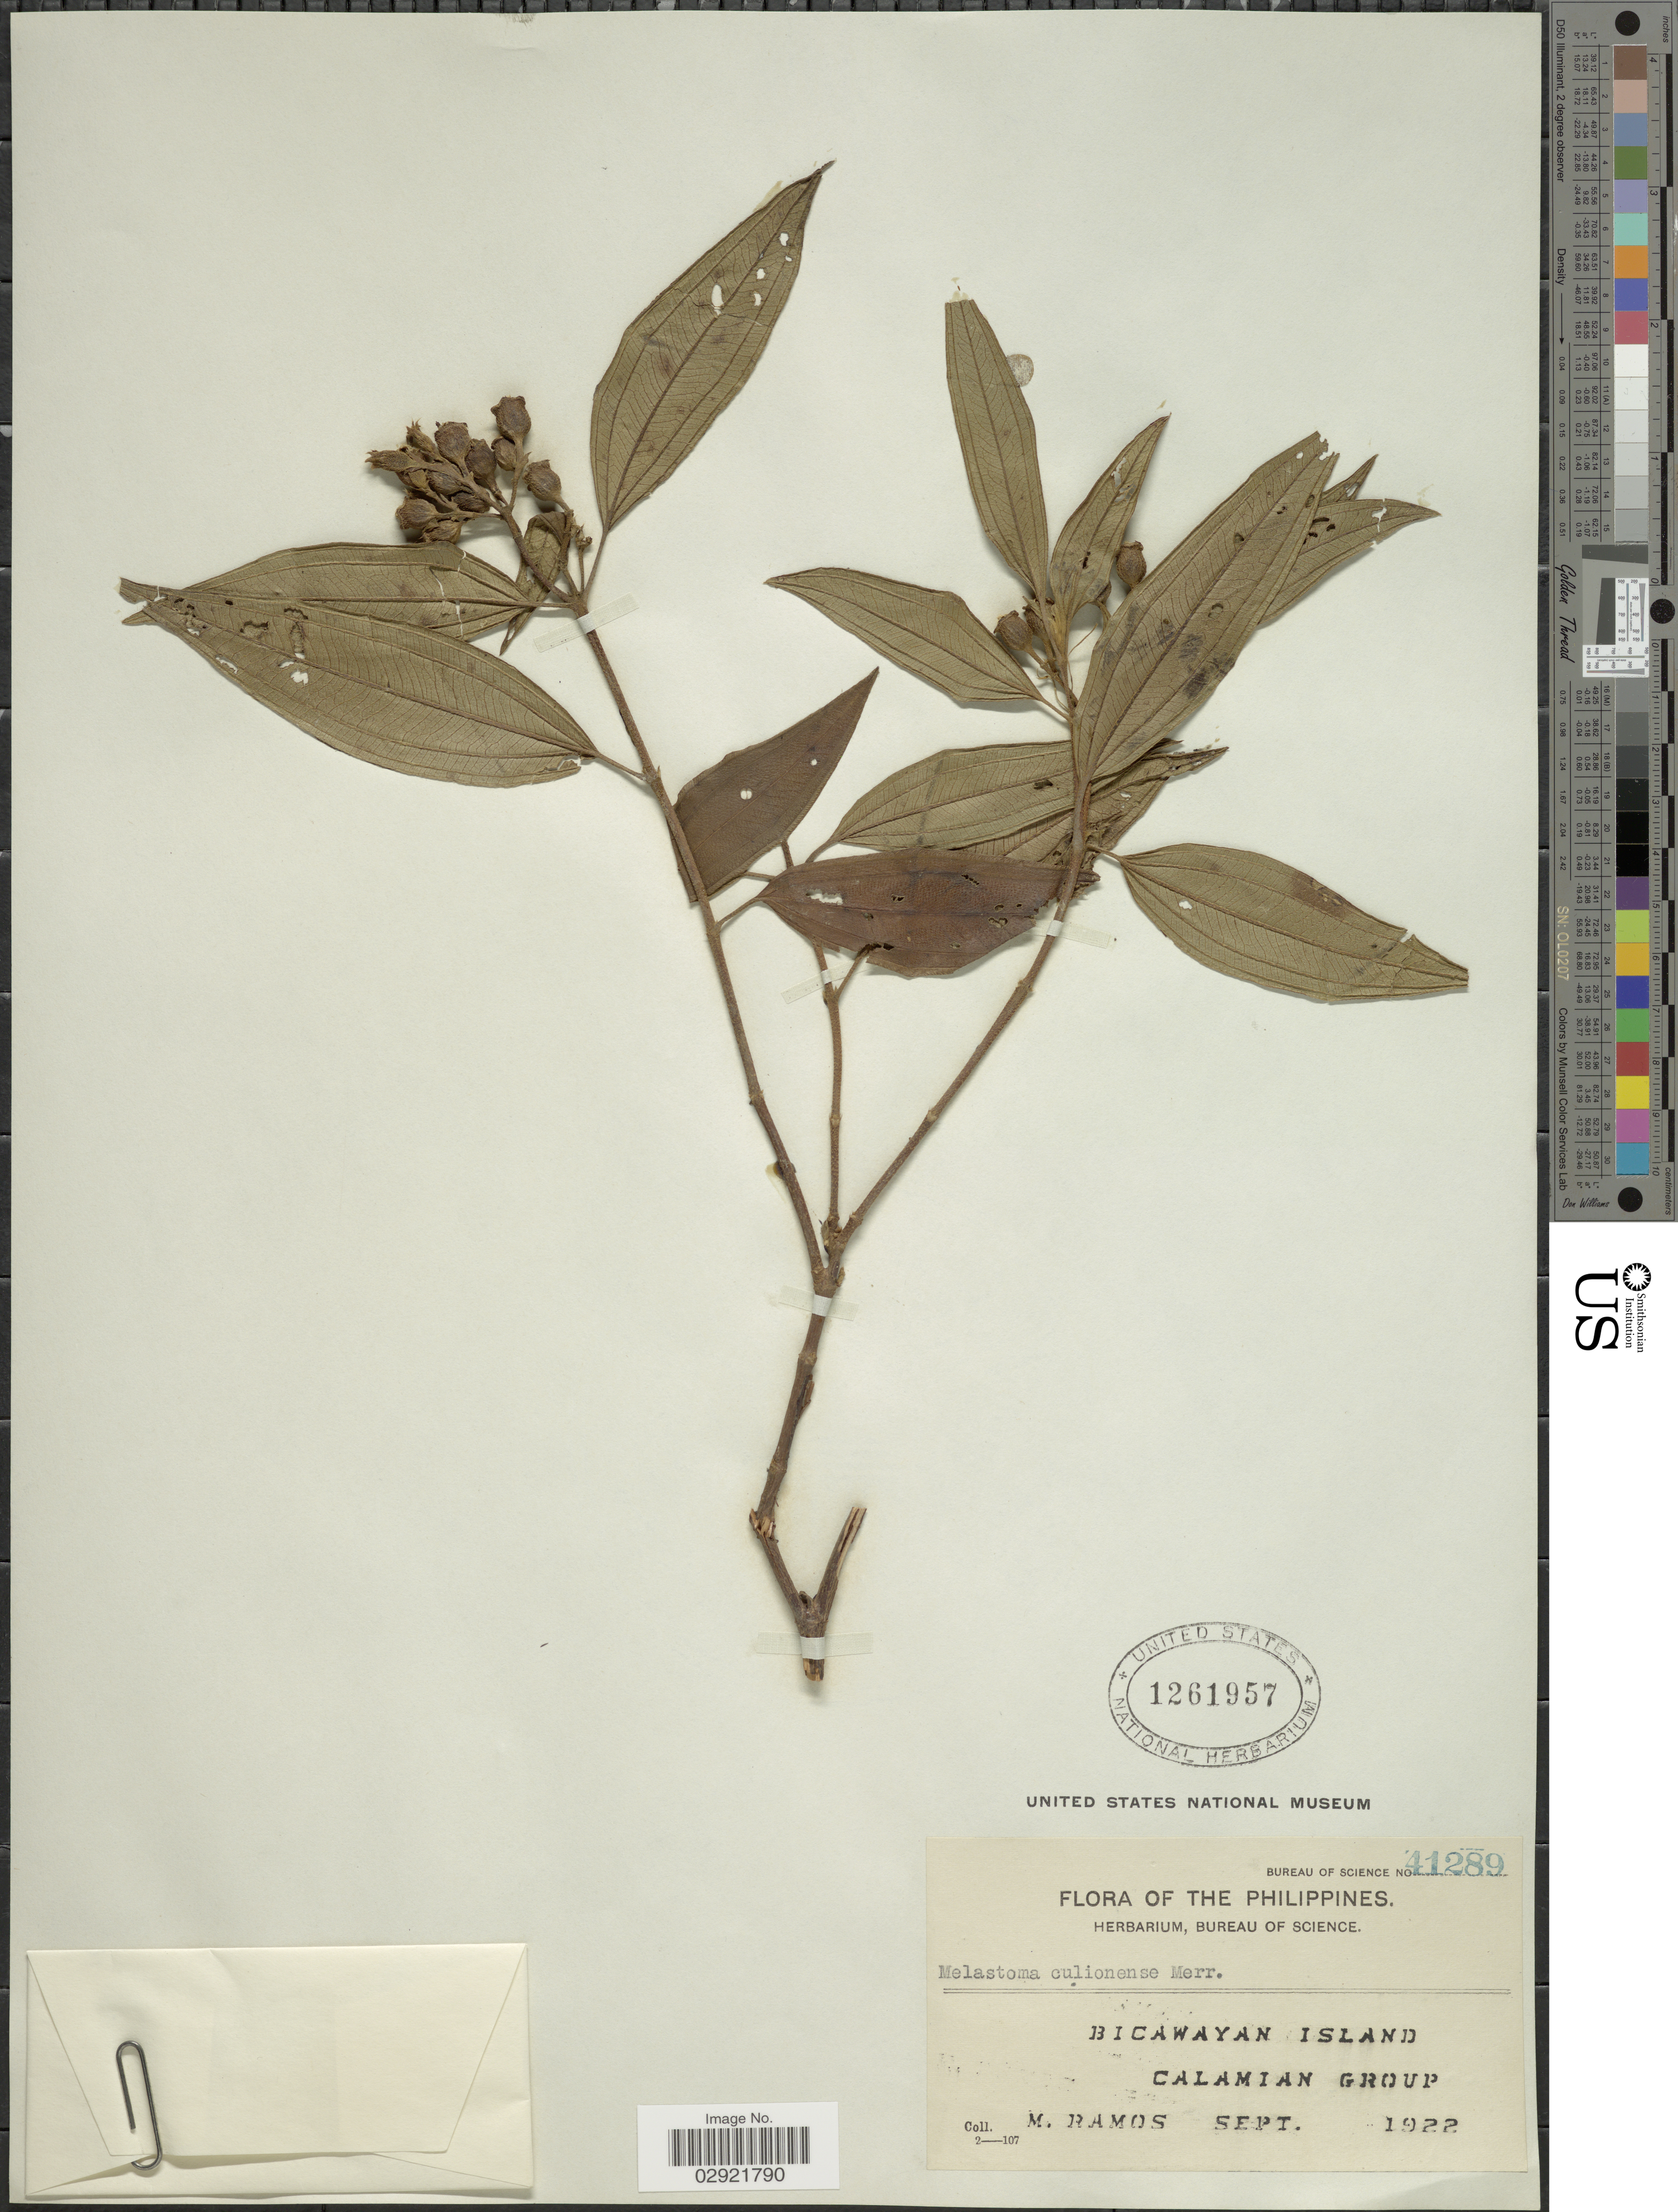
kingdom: Plantae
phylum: Tracheophyta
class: Magnoliopsida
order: Myrtales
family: Melastomataceae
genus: Melastoma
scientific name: Melastoma culionense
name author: Merr.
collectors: M. Ramos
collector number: Bureau of Science 41289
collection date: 1922-09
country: Philippines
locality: Bicawayan Island. Calamian Group.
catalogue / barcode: US 1261957